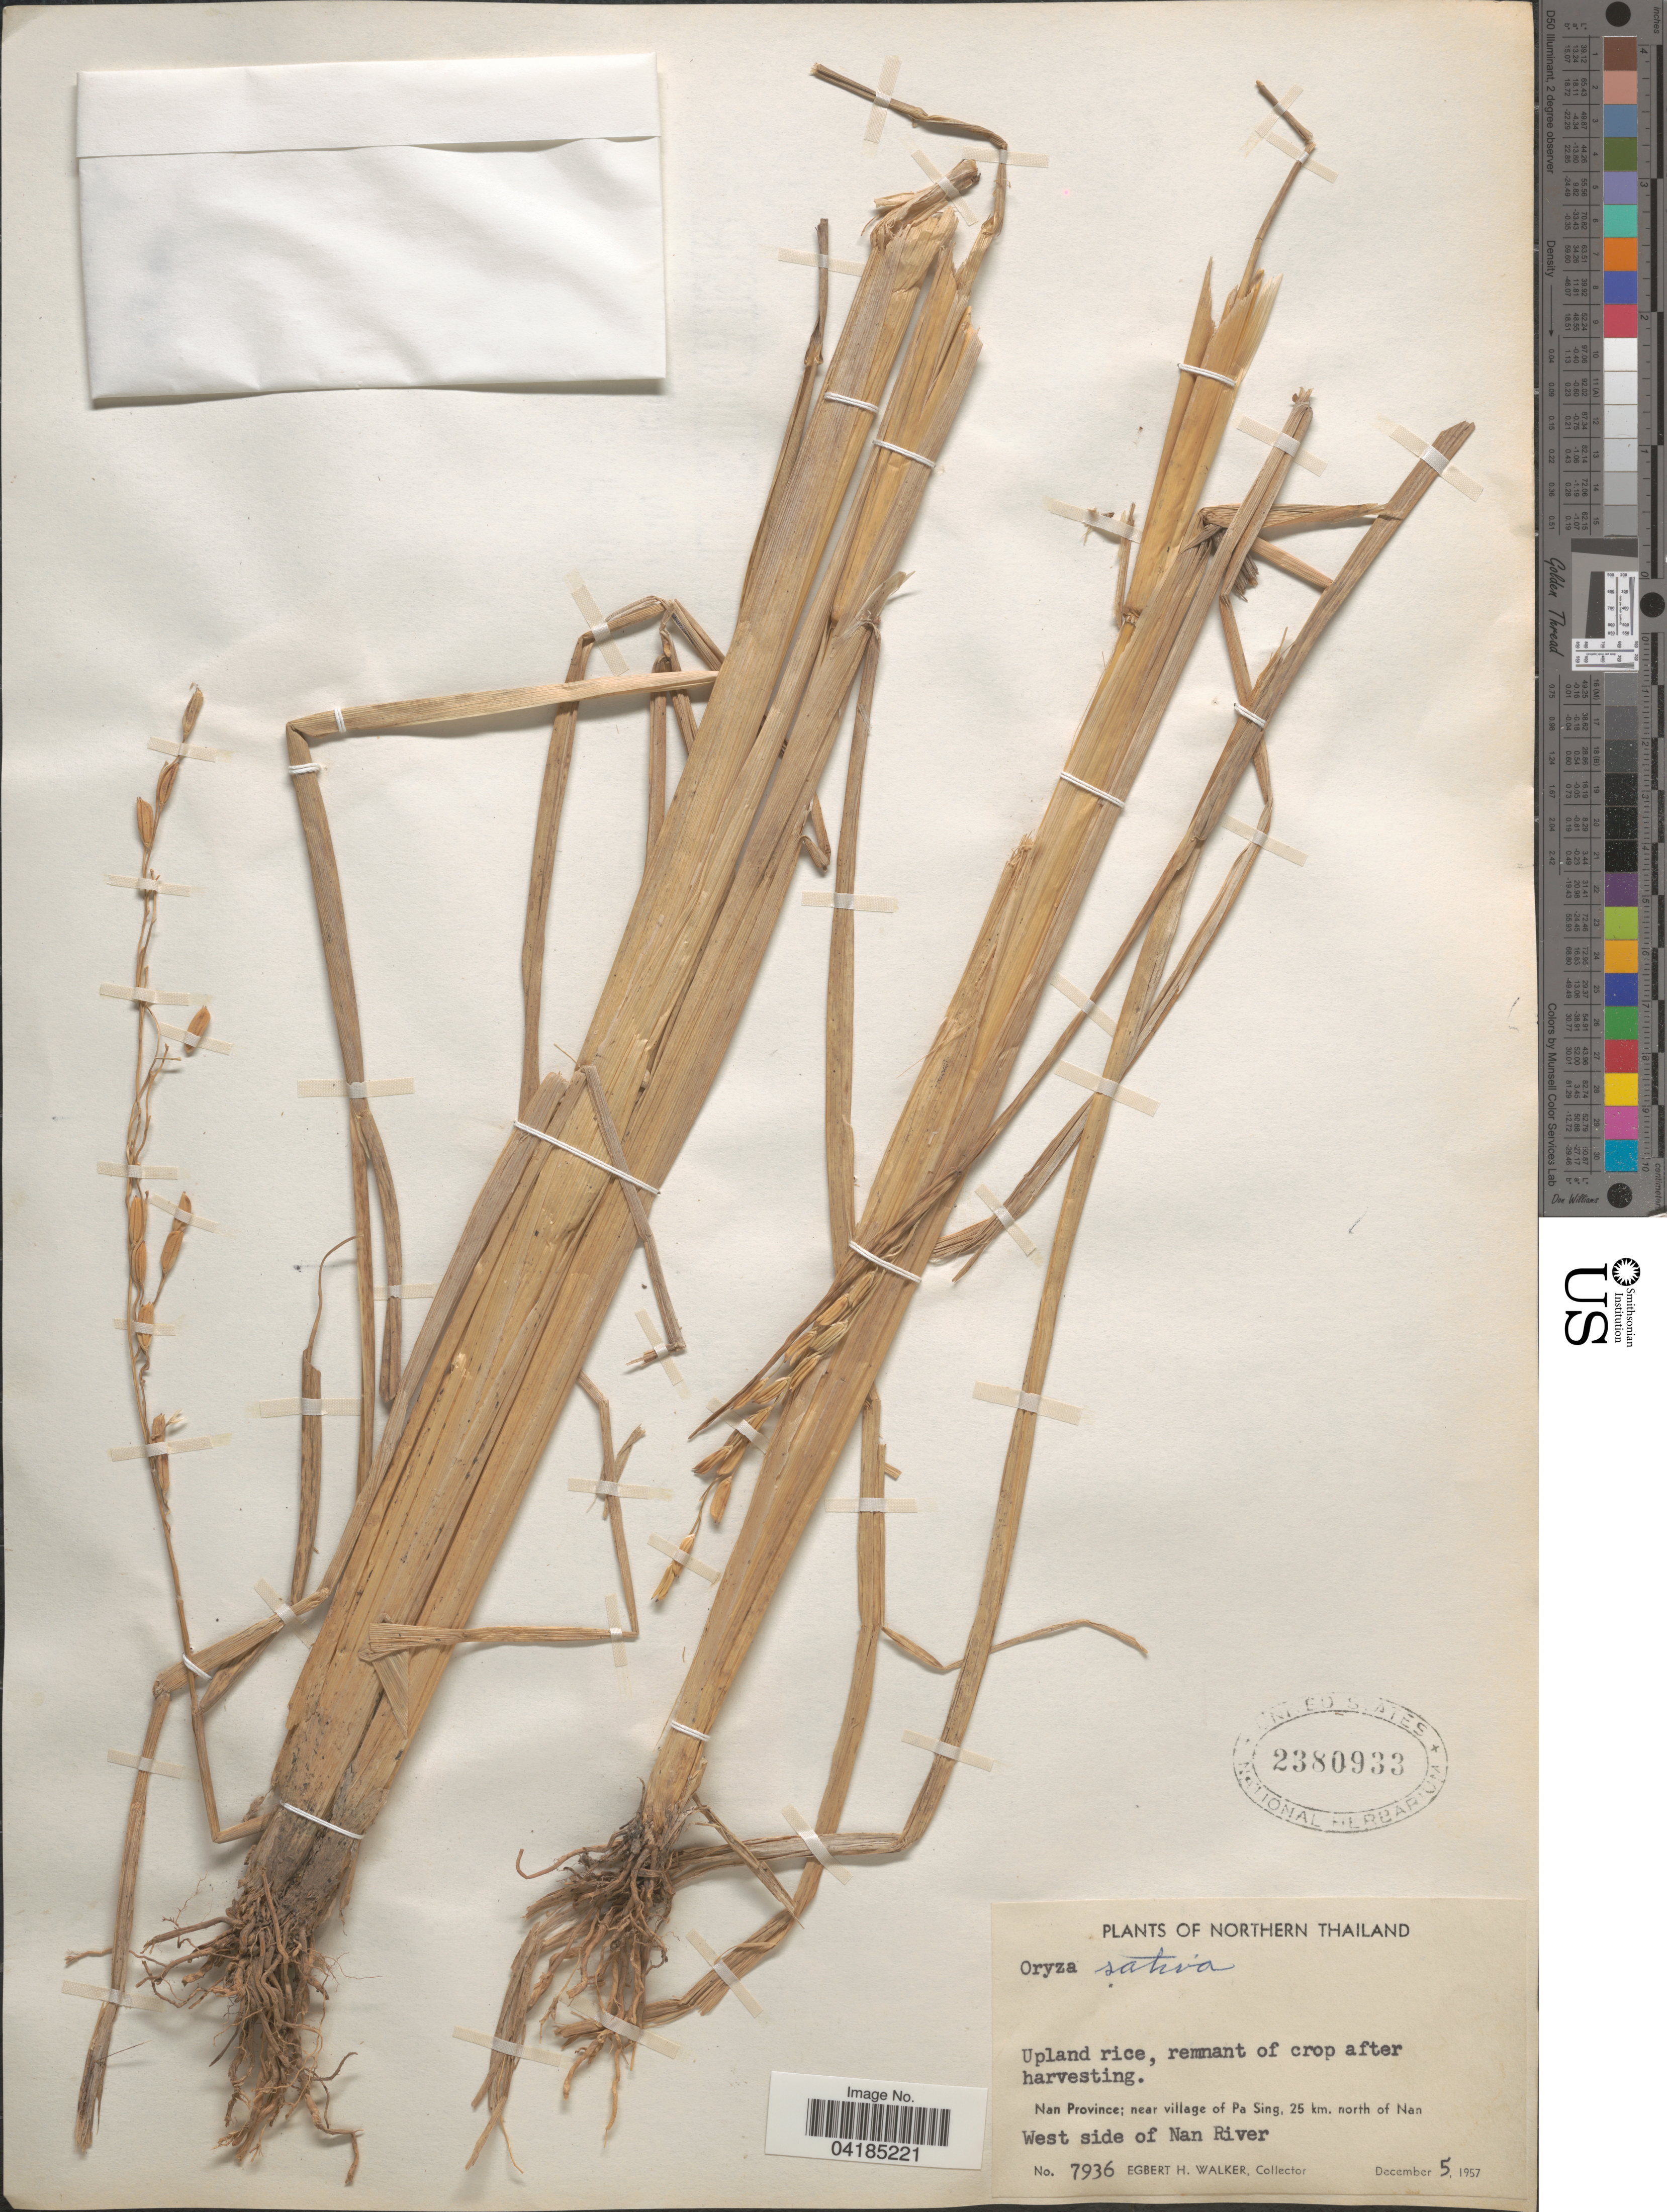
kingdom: Plantae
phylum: Tracheophyta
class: Liliopsida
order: Poales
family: Poaceae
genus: Oryza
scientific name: Oryza sativa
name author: L.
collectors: E. H. Walker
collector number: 7936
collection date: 1957-12-05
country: Thailand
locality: Northern Thailand. Near village of Pa Sing, 25 km. north of Nan. West side of Nan River.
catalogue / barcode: US 2380933